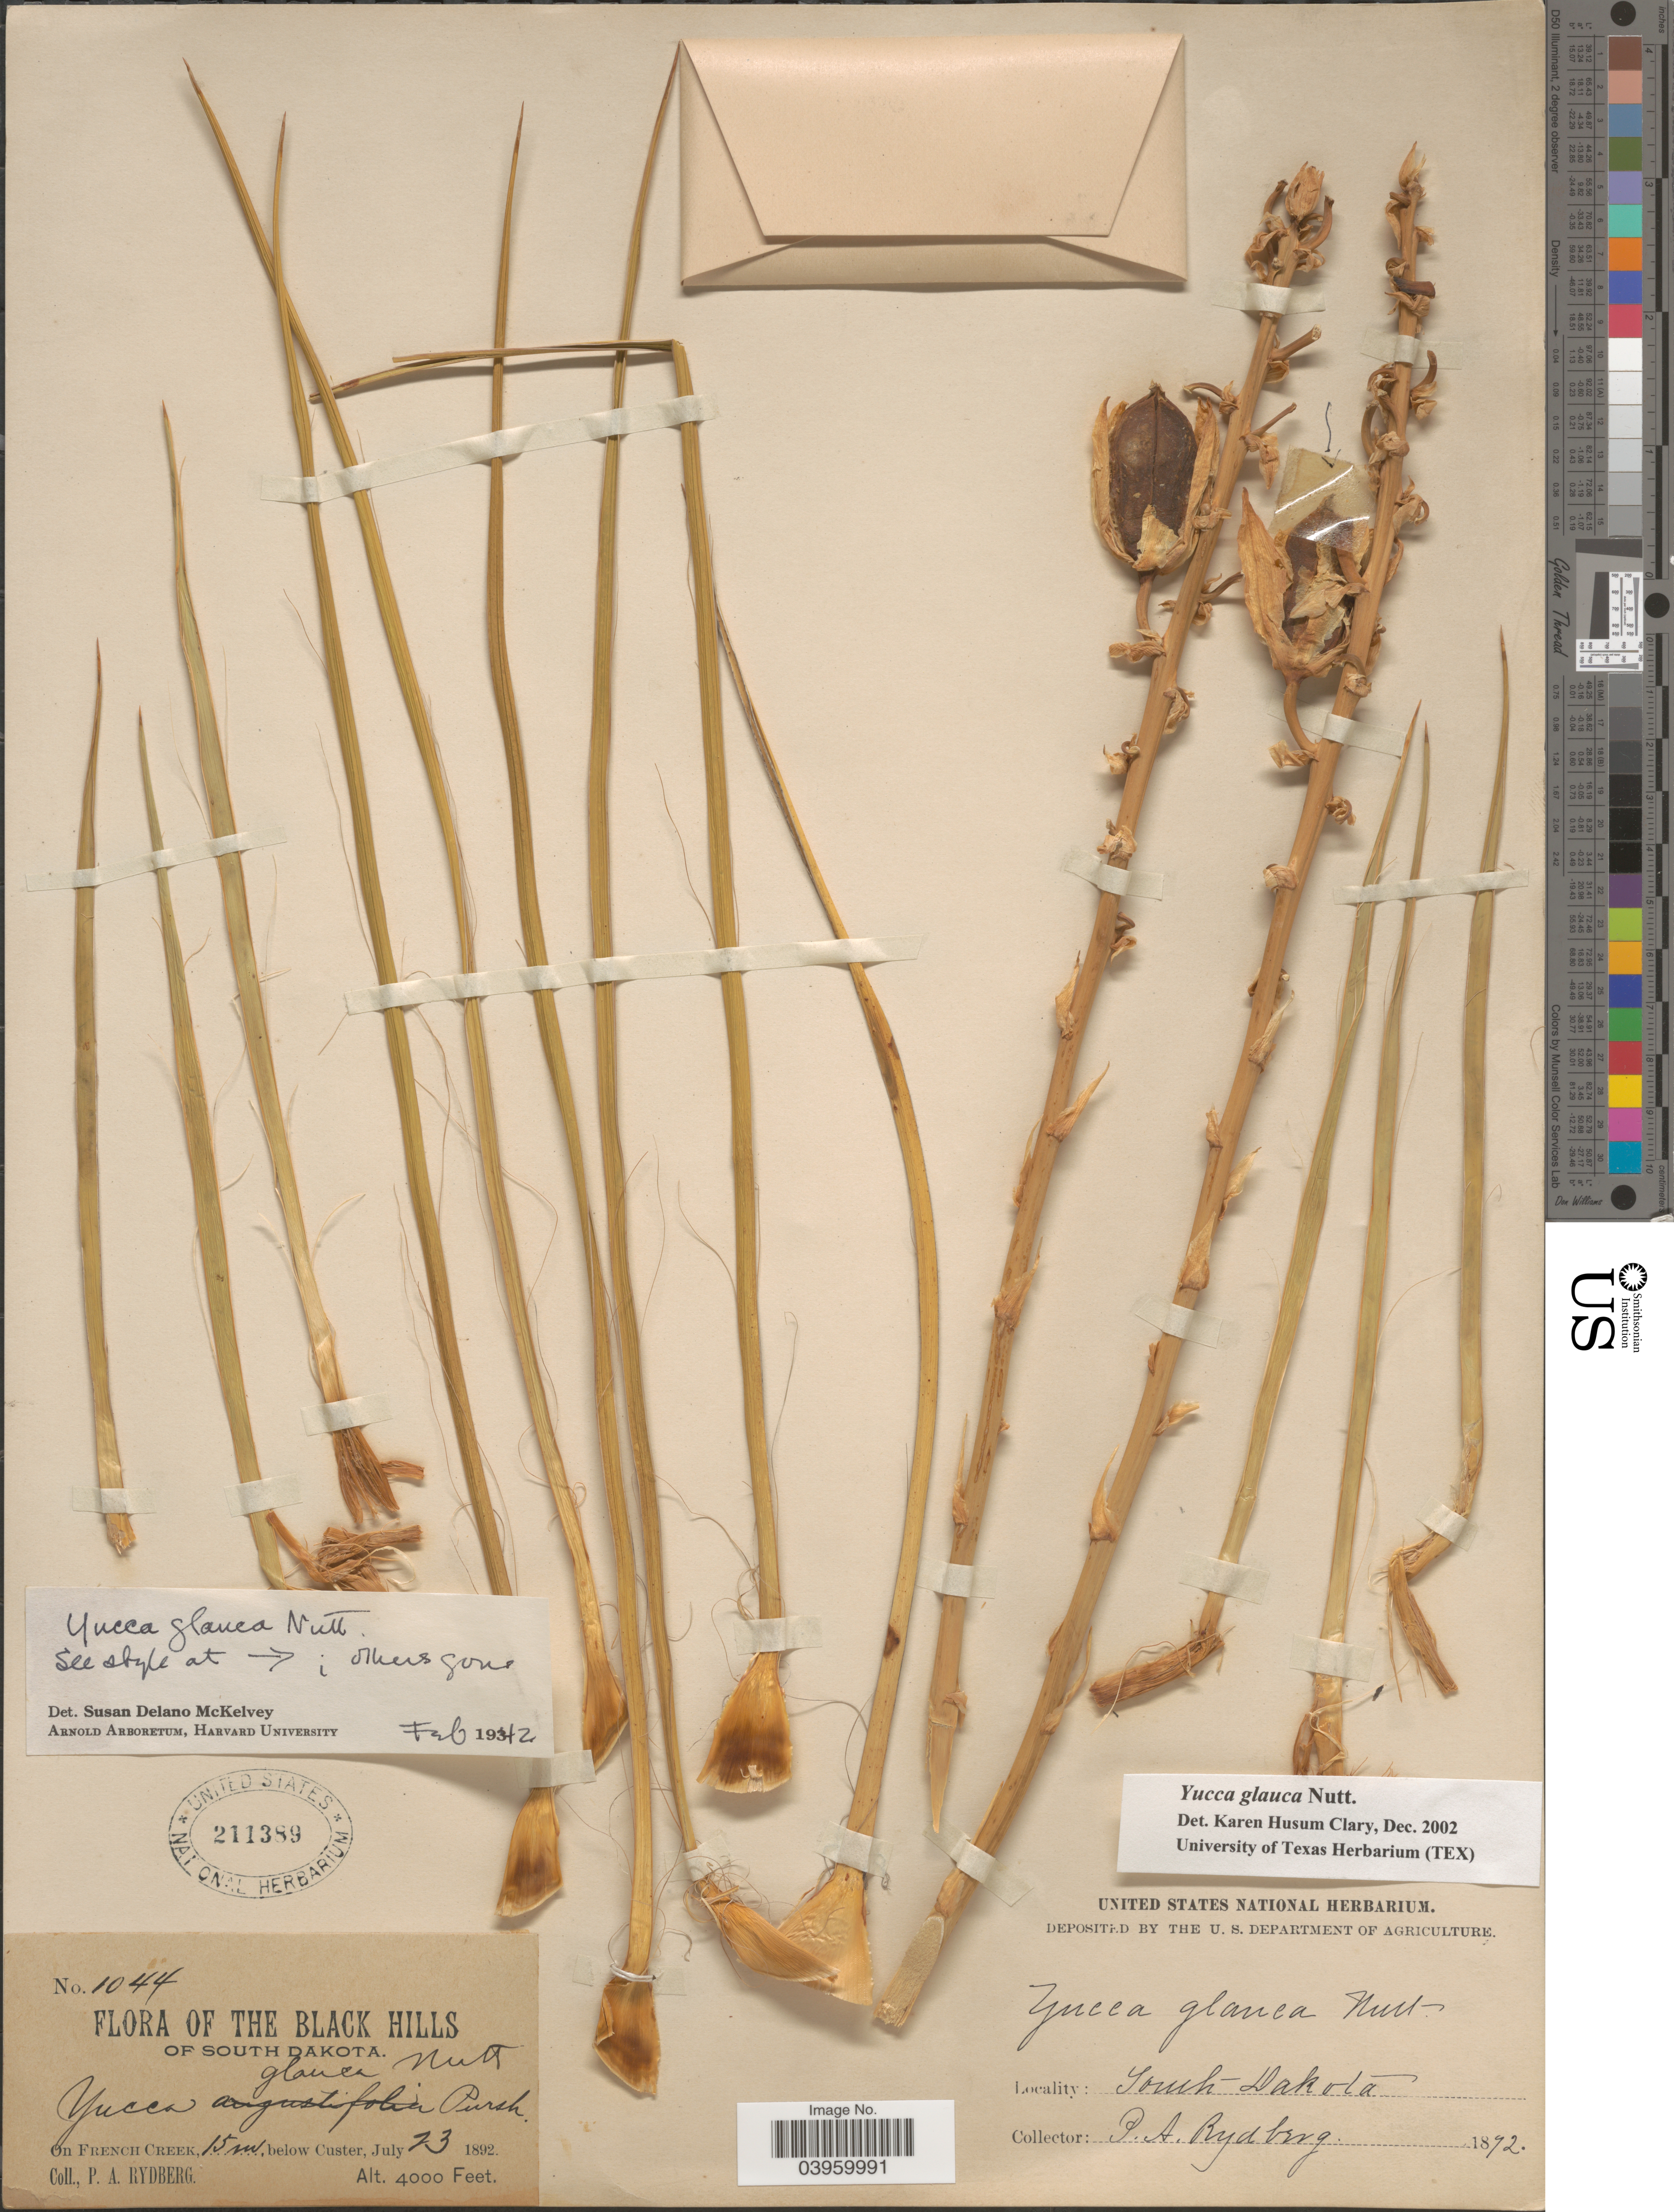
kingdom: Plantae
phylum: Tracheophyta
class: Liliopsida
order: Asparagales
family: Asparagaceae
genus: Yucca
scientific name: Yucca glauca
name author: Nutt.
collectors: P. A. Rydberg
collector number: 1044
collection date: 1892-07-23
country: United States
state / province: South Dakota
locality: Black hills of South Dakota. On French Creek, 15 m. below Custer.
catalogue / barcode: US 211389